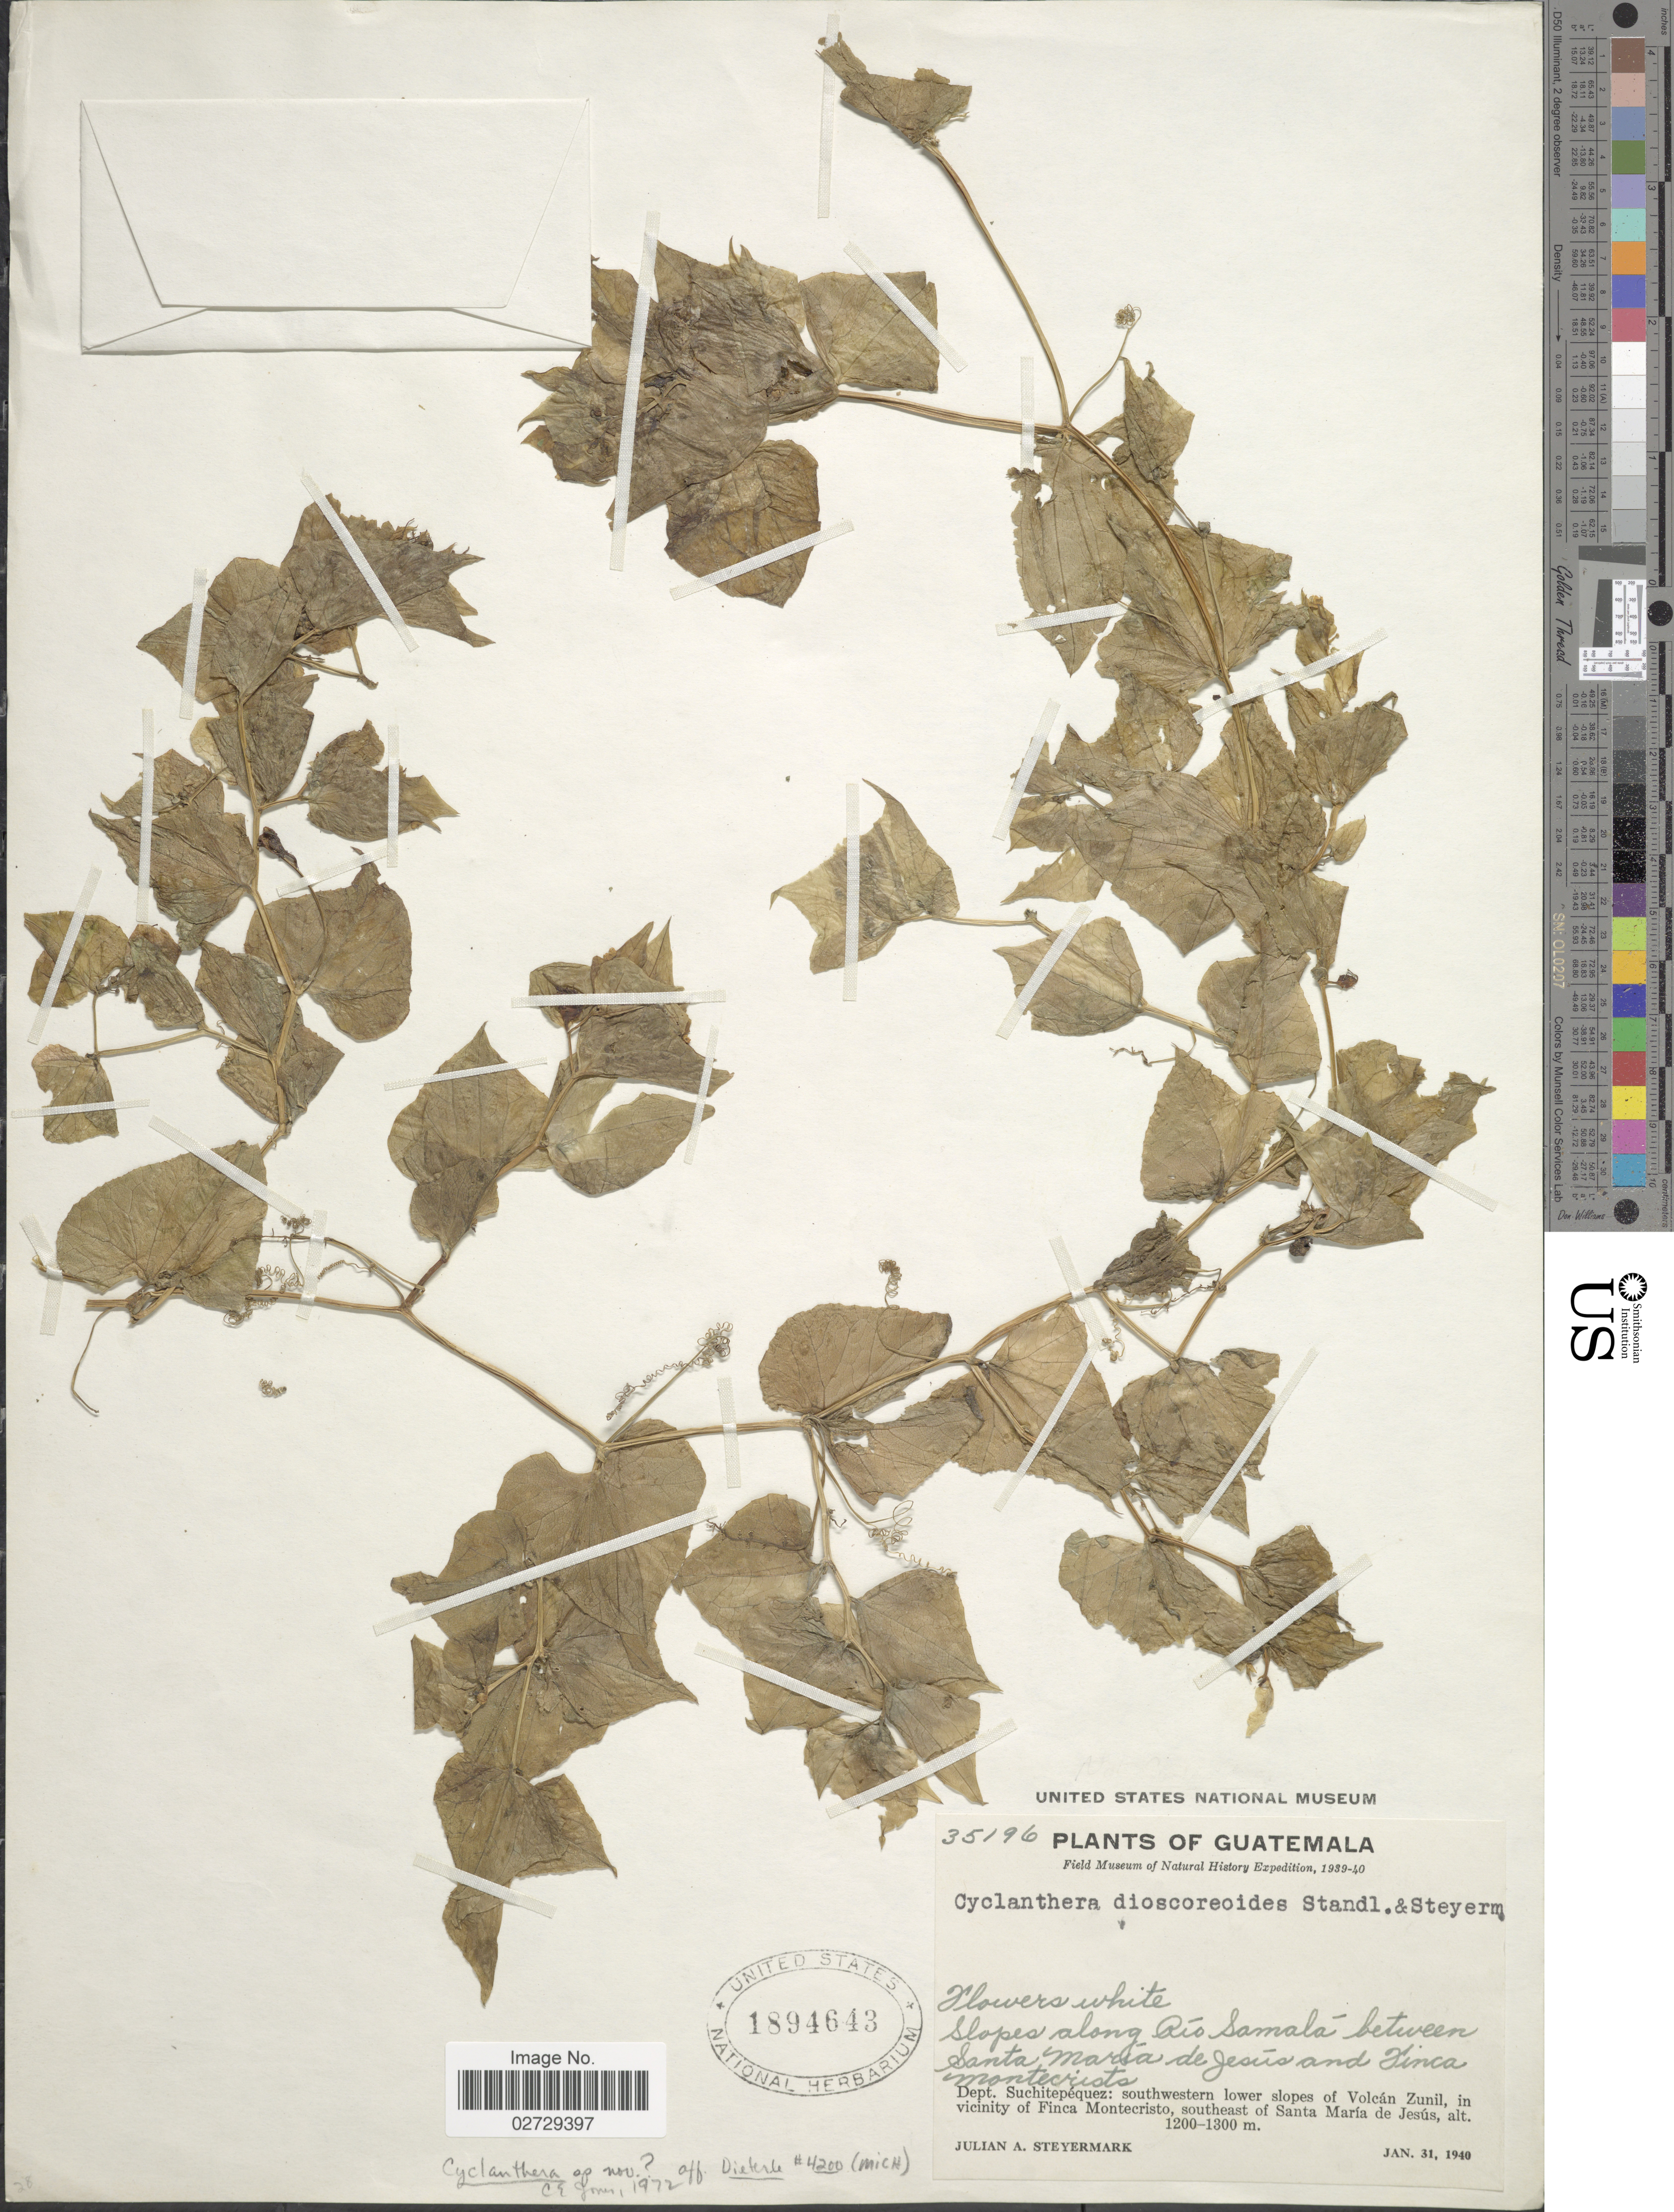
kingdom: Plantae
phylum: Tracheophyta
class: Magnoliopsida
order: Cucurbitales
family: Cucurbitaceae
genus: Cyclanthera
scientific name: Cyclanthera sp.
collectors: J. Steyermark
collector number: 35196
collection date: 1940-01-31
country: Guatemala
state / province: Suchitepéquez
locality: Dept. Suchitepéquez: southwestern lower slopes of Volcán Zunil, in vicinity of Finca Montecristo. southeast of Santa María de Jesús.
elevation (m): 1200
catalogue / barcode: US 1894643